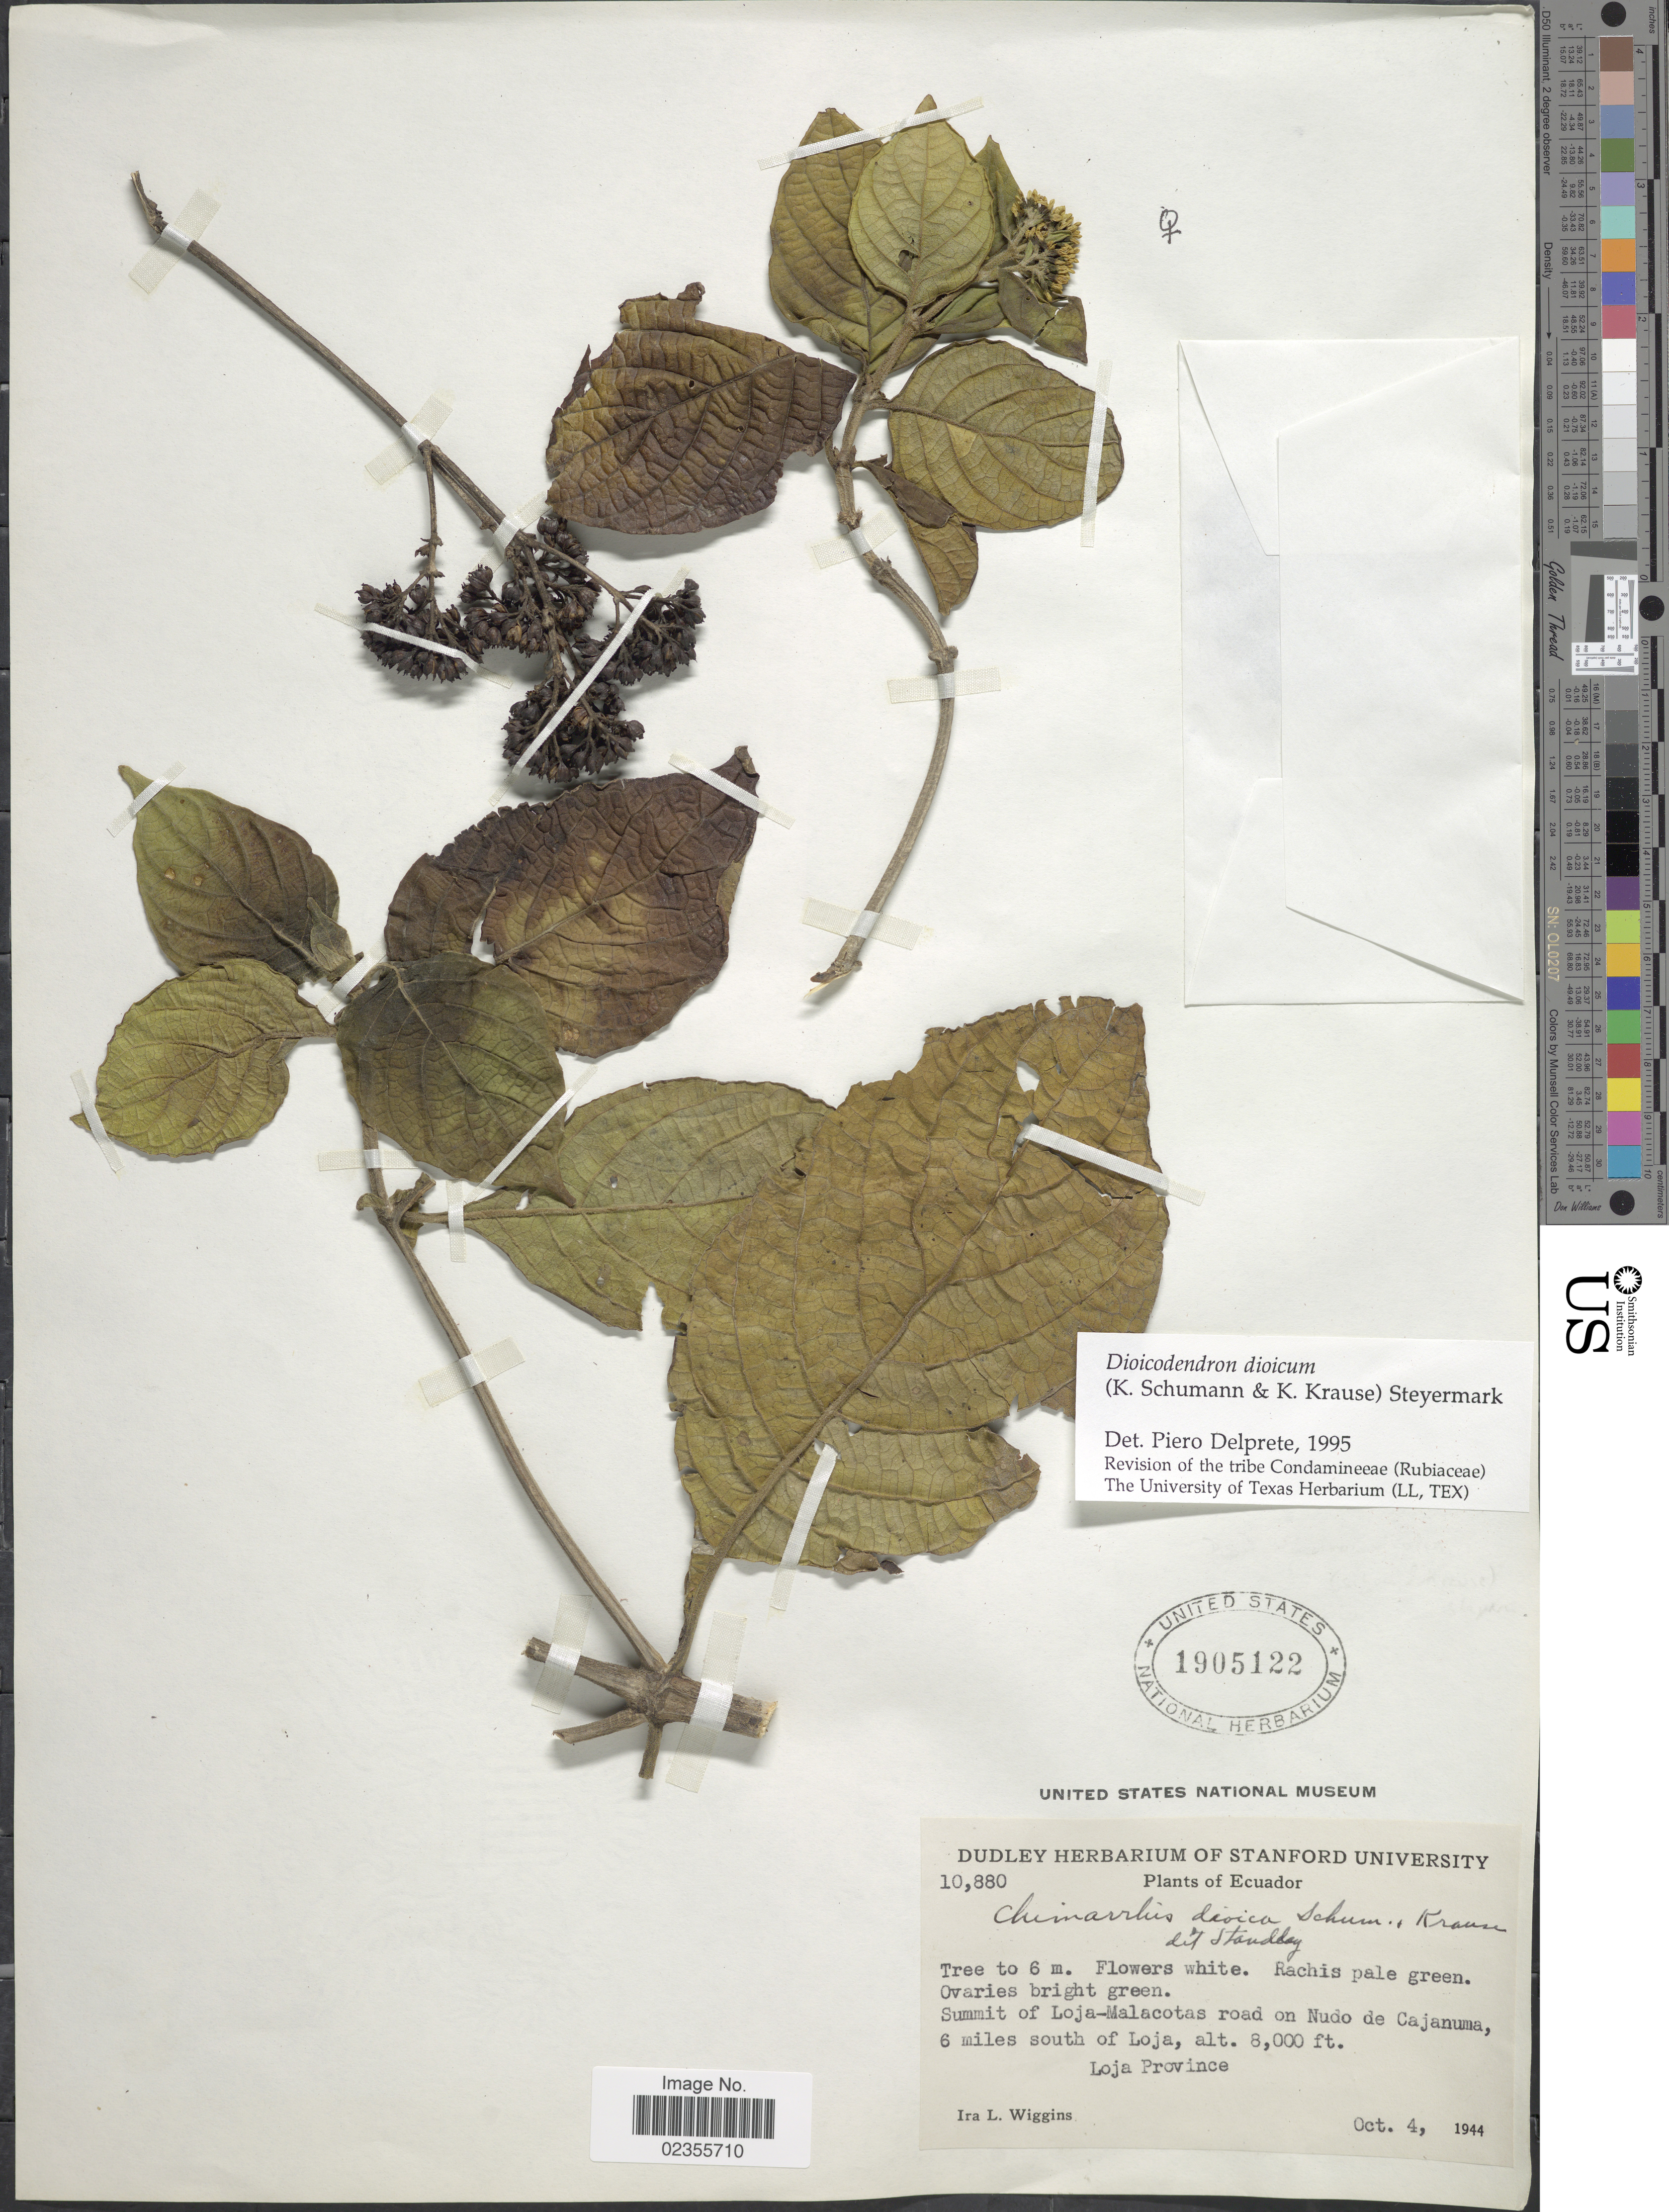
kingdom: Plantae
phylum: Tracheophyta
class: Magnoliopsida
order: Gentianales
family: Rubiaceae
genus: Dioicodendron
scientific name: Dioicodendron dioicum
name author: (K. Schum. & Krause) Steyerm.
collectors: I. L. Wiggins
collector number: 10880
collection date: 1944-10-04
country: Ecuador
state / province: Loja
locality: Summit of Loja-Malacotas road on Nudo de Cajanuma, 6 miles south of Loja.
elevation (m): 2438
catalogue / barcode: US 1905122